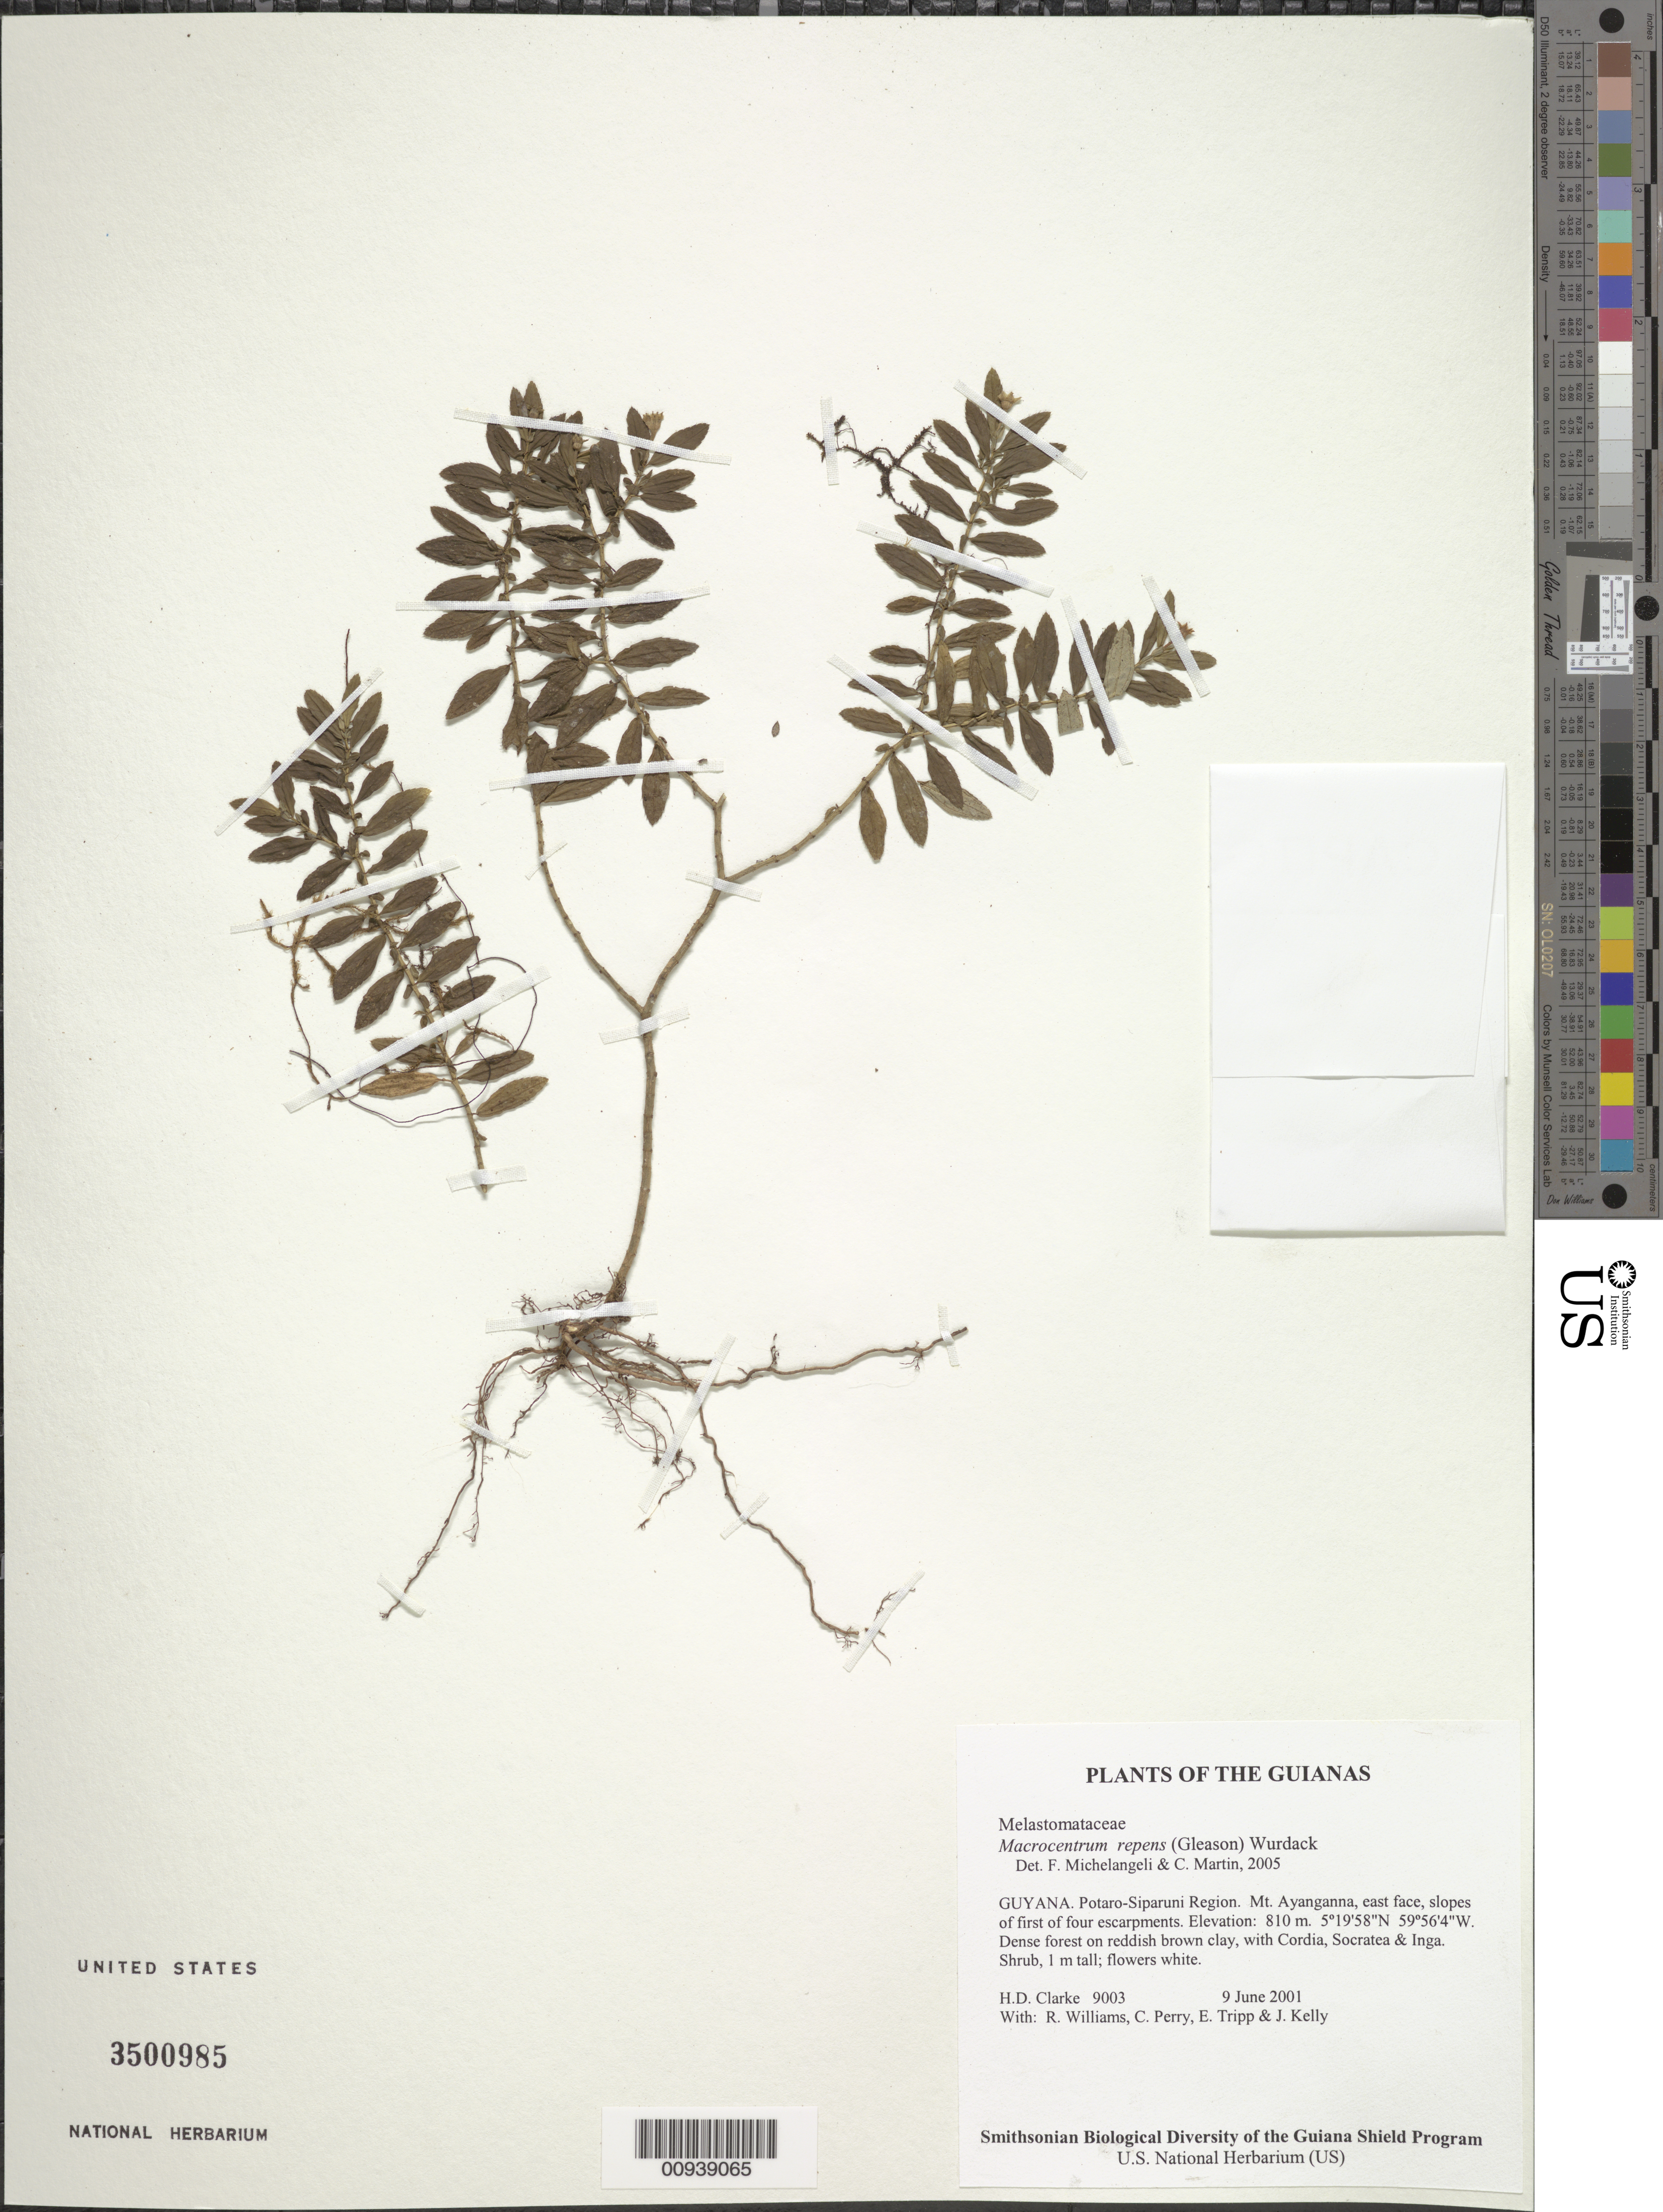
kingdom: Plantae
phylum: Tracheophyta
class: Magnoliopsida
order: Myrtales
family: Melastomataceae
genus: Macrocentrum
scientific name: Macrocentrum repens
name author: (Gleason) Wurdack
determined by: Michelangeli, F. A.; Martin, C.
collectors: H. D. Clarke, R. Williams, C. Perry, E. Tripp & J. Kelly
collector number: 9003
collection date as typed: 9 June 2001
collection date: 2001-06-09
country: Guyana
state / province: Potaro-Siparuni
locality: Mt. Ayanganna, east face, slopes of first of four escarpments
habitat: Dense forest on reddish brown clay, with Cordia, Socratea & Inga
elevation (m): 810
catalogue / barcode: US 3500985